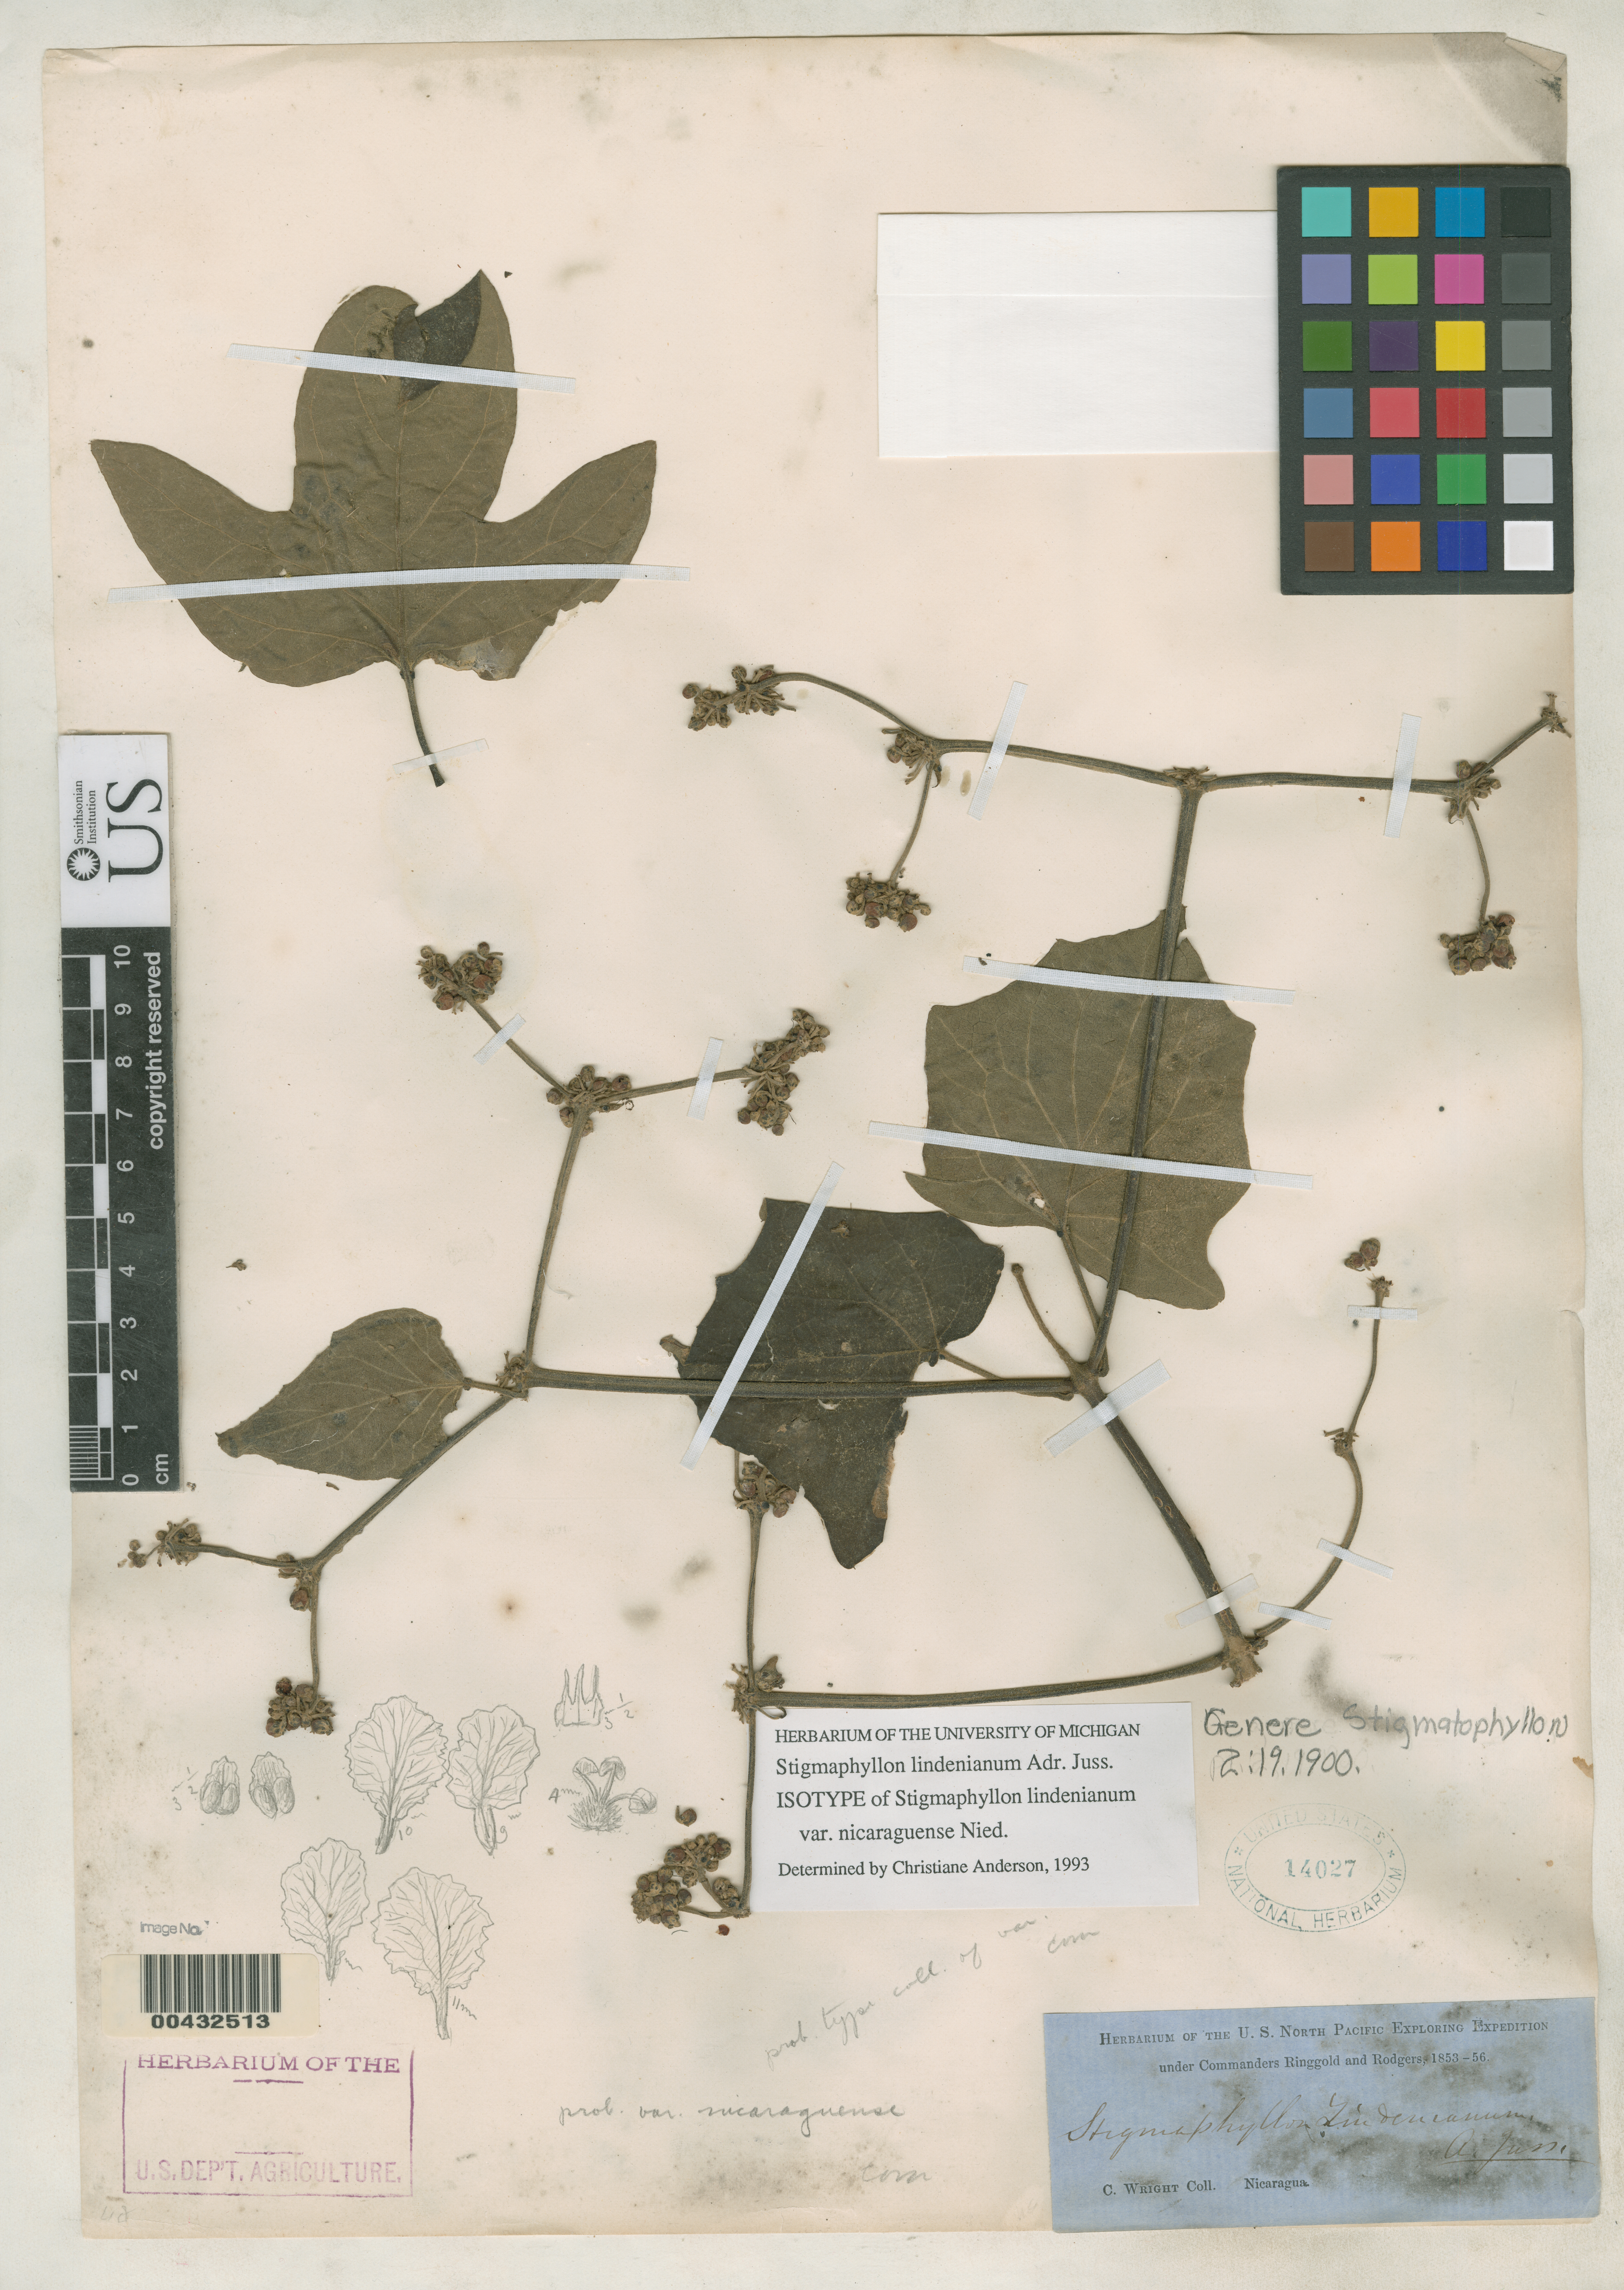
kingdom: Plantae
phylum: Tracheophyta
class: Magnoliopsida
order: Malpighiales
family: Malpighiaceae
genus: Stigmaphyllon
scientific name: Stigmaphyllon lindenianum var. nicaraguense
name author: Nied.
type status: Isotype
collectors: C. Wright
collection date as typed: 1853 to -- --- 1856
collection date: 1853/1856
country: Nicaragua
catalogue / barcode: US 14027